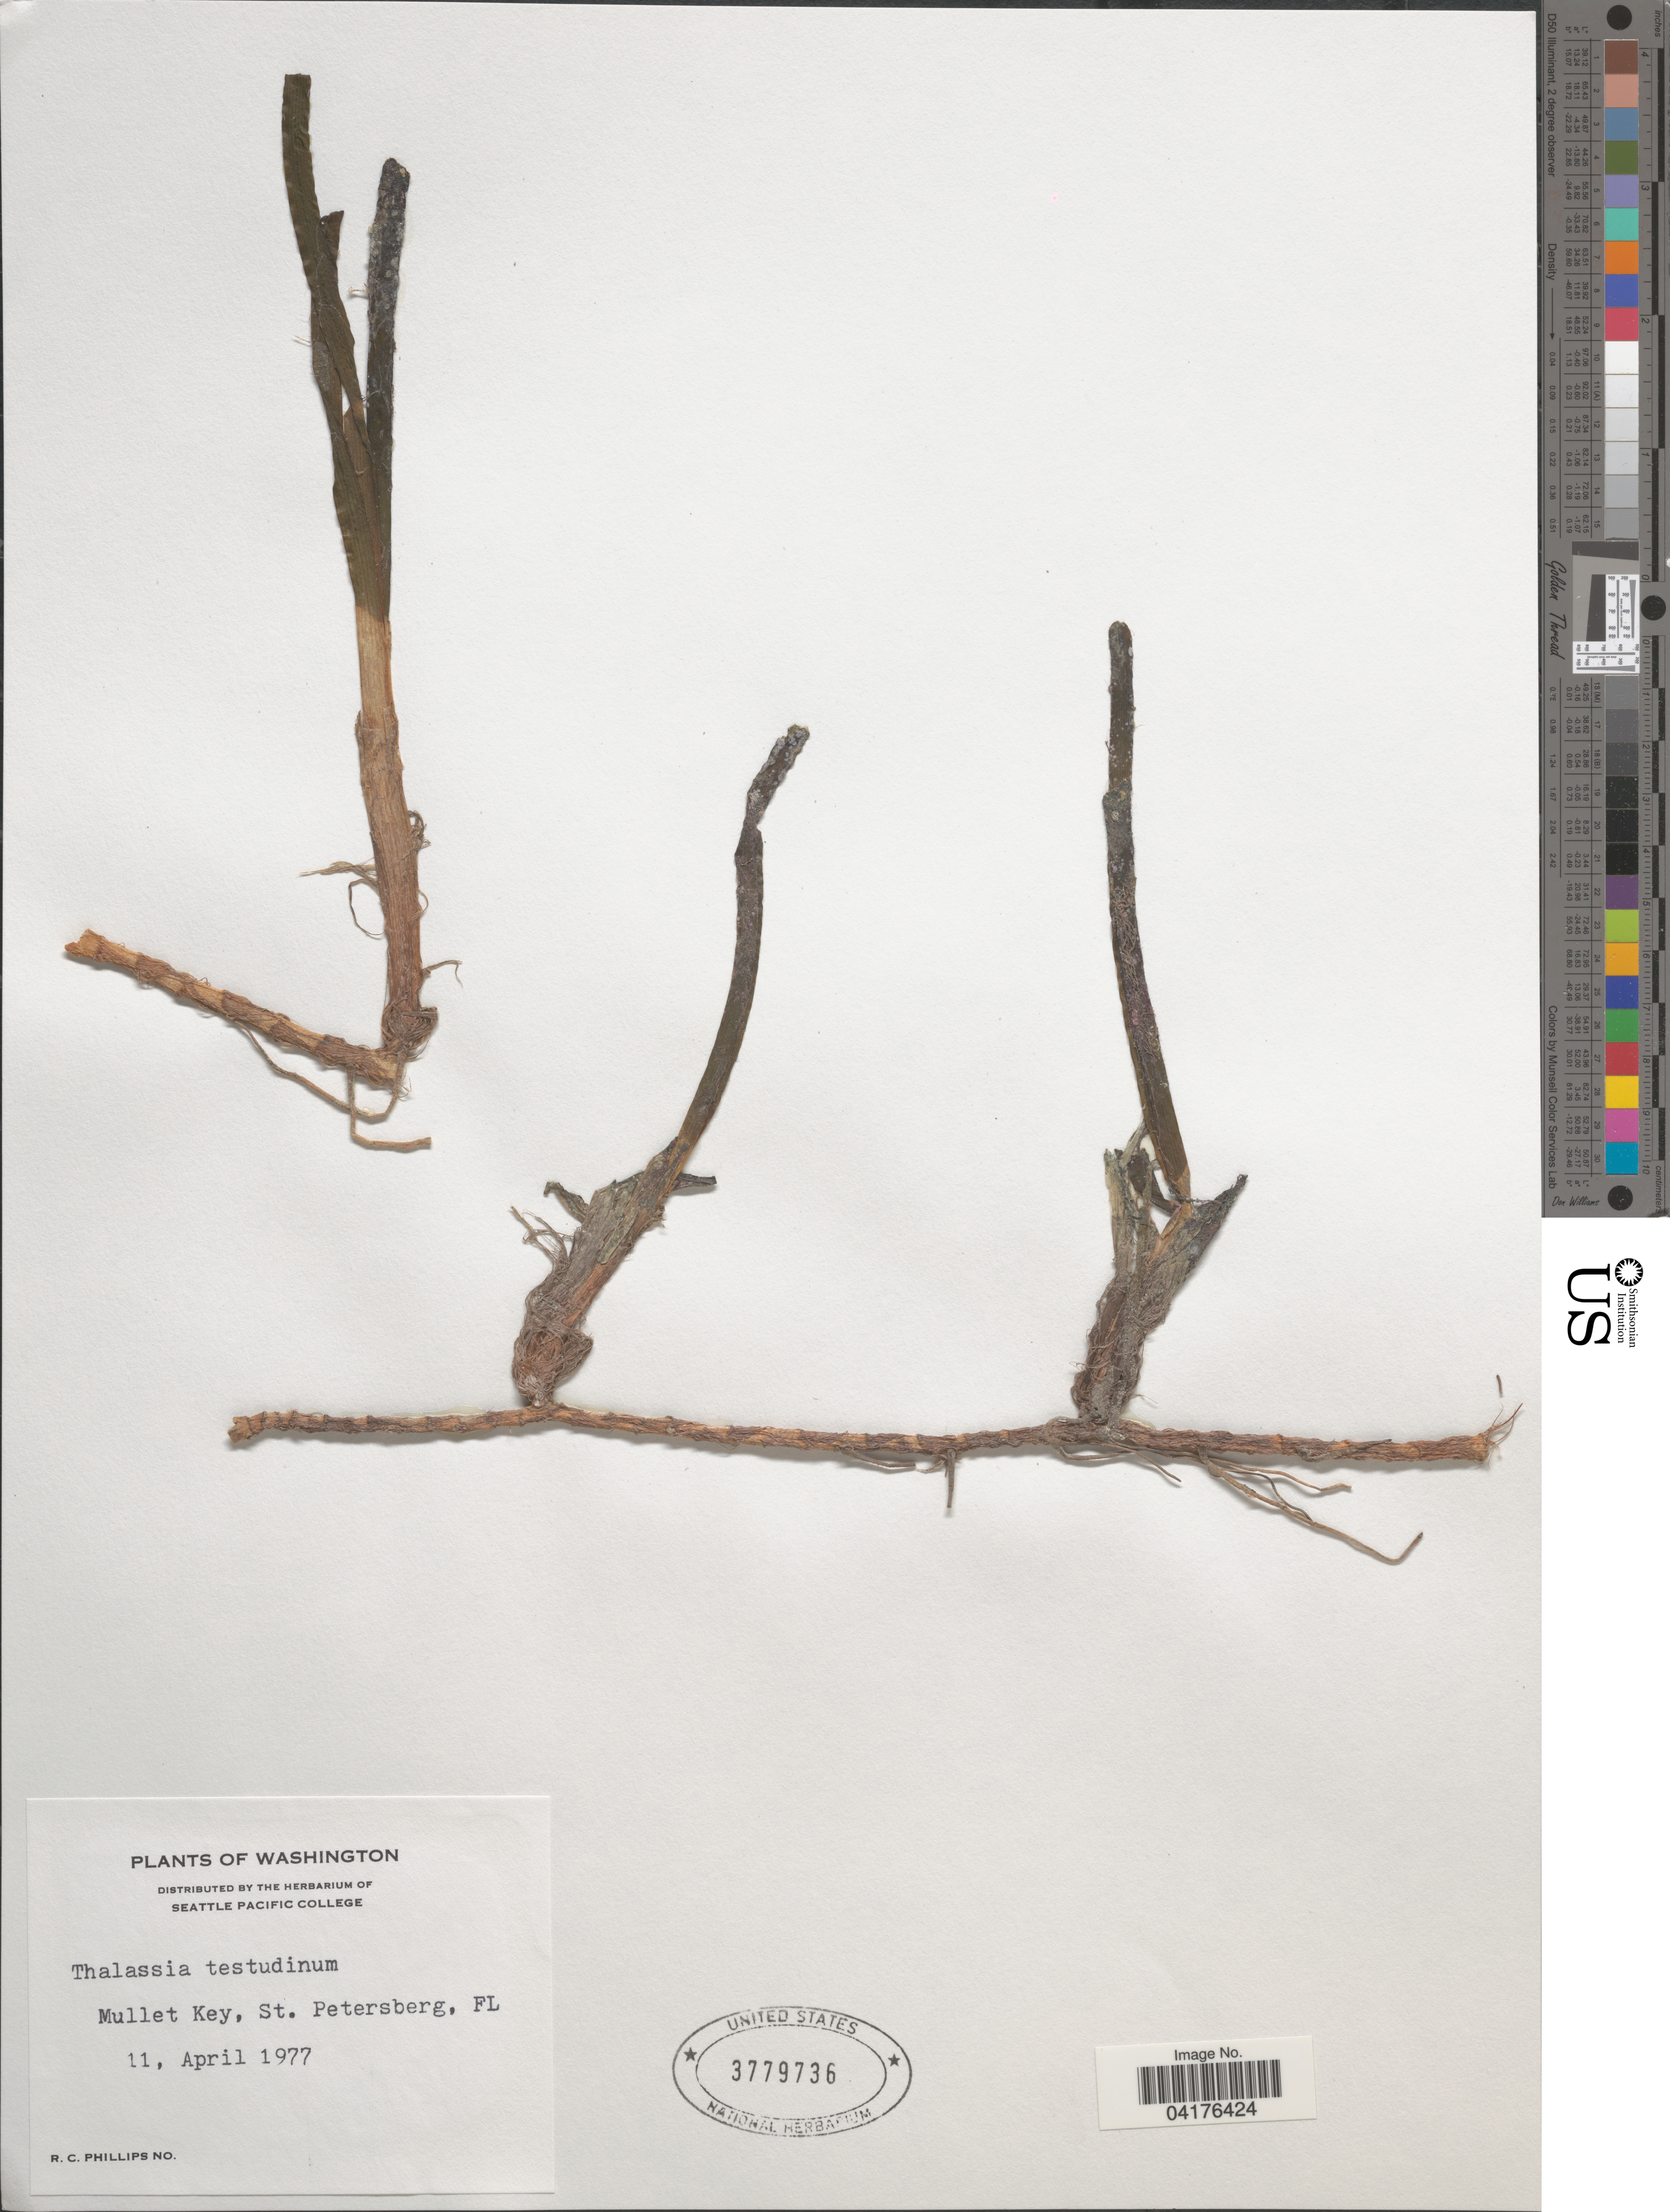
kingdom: Plantae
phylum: Tracheophyta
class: Liliopsida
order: Alismatales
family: Hydrocharitaceae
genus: Thalassia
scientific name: Thalassia testudinum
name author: Banks & Sol. ex K.D. Koenig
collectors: R. C. Phillips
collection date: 1977-04-11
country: United States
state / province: Florida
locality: Mullet Key, St. Petersburg, FL.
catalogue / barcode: US 3779736